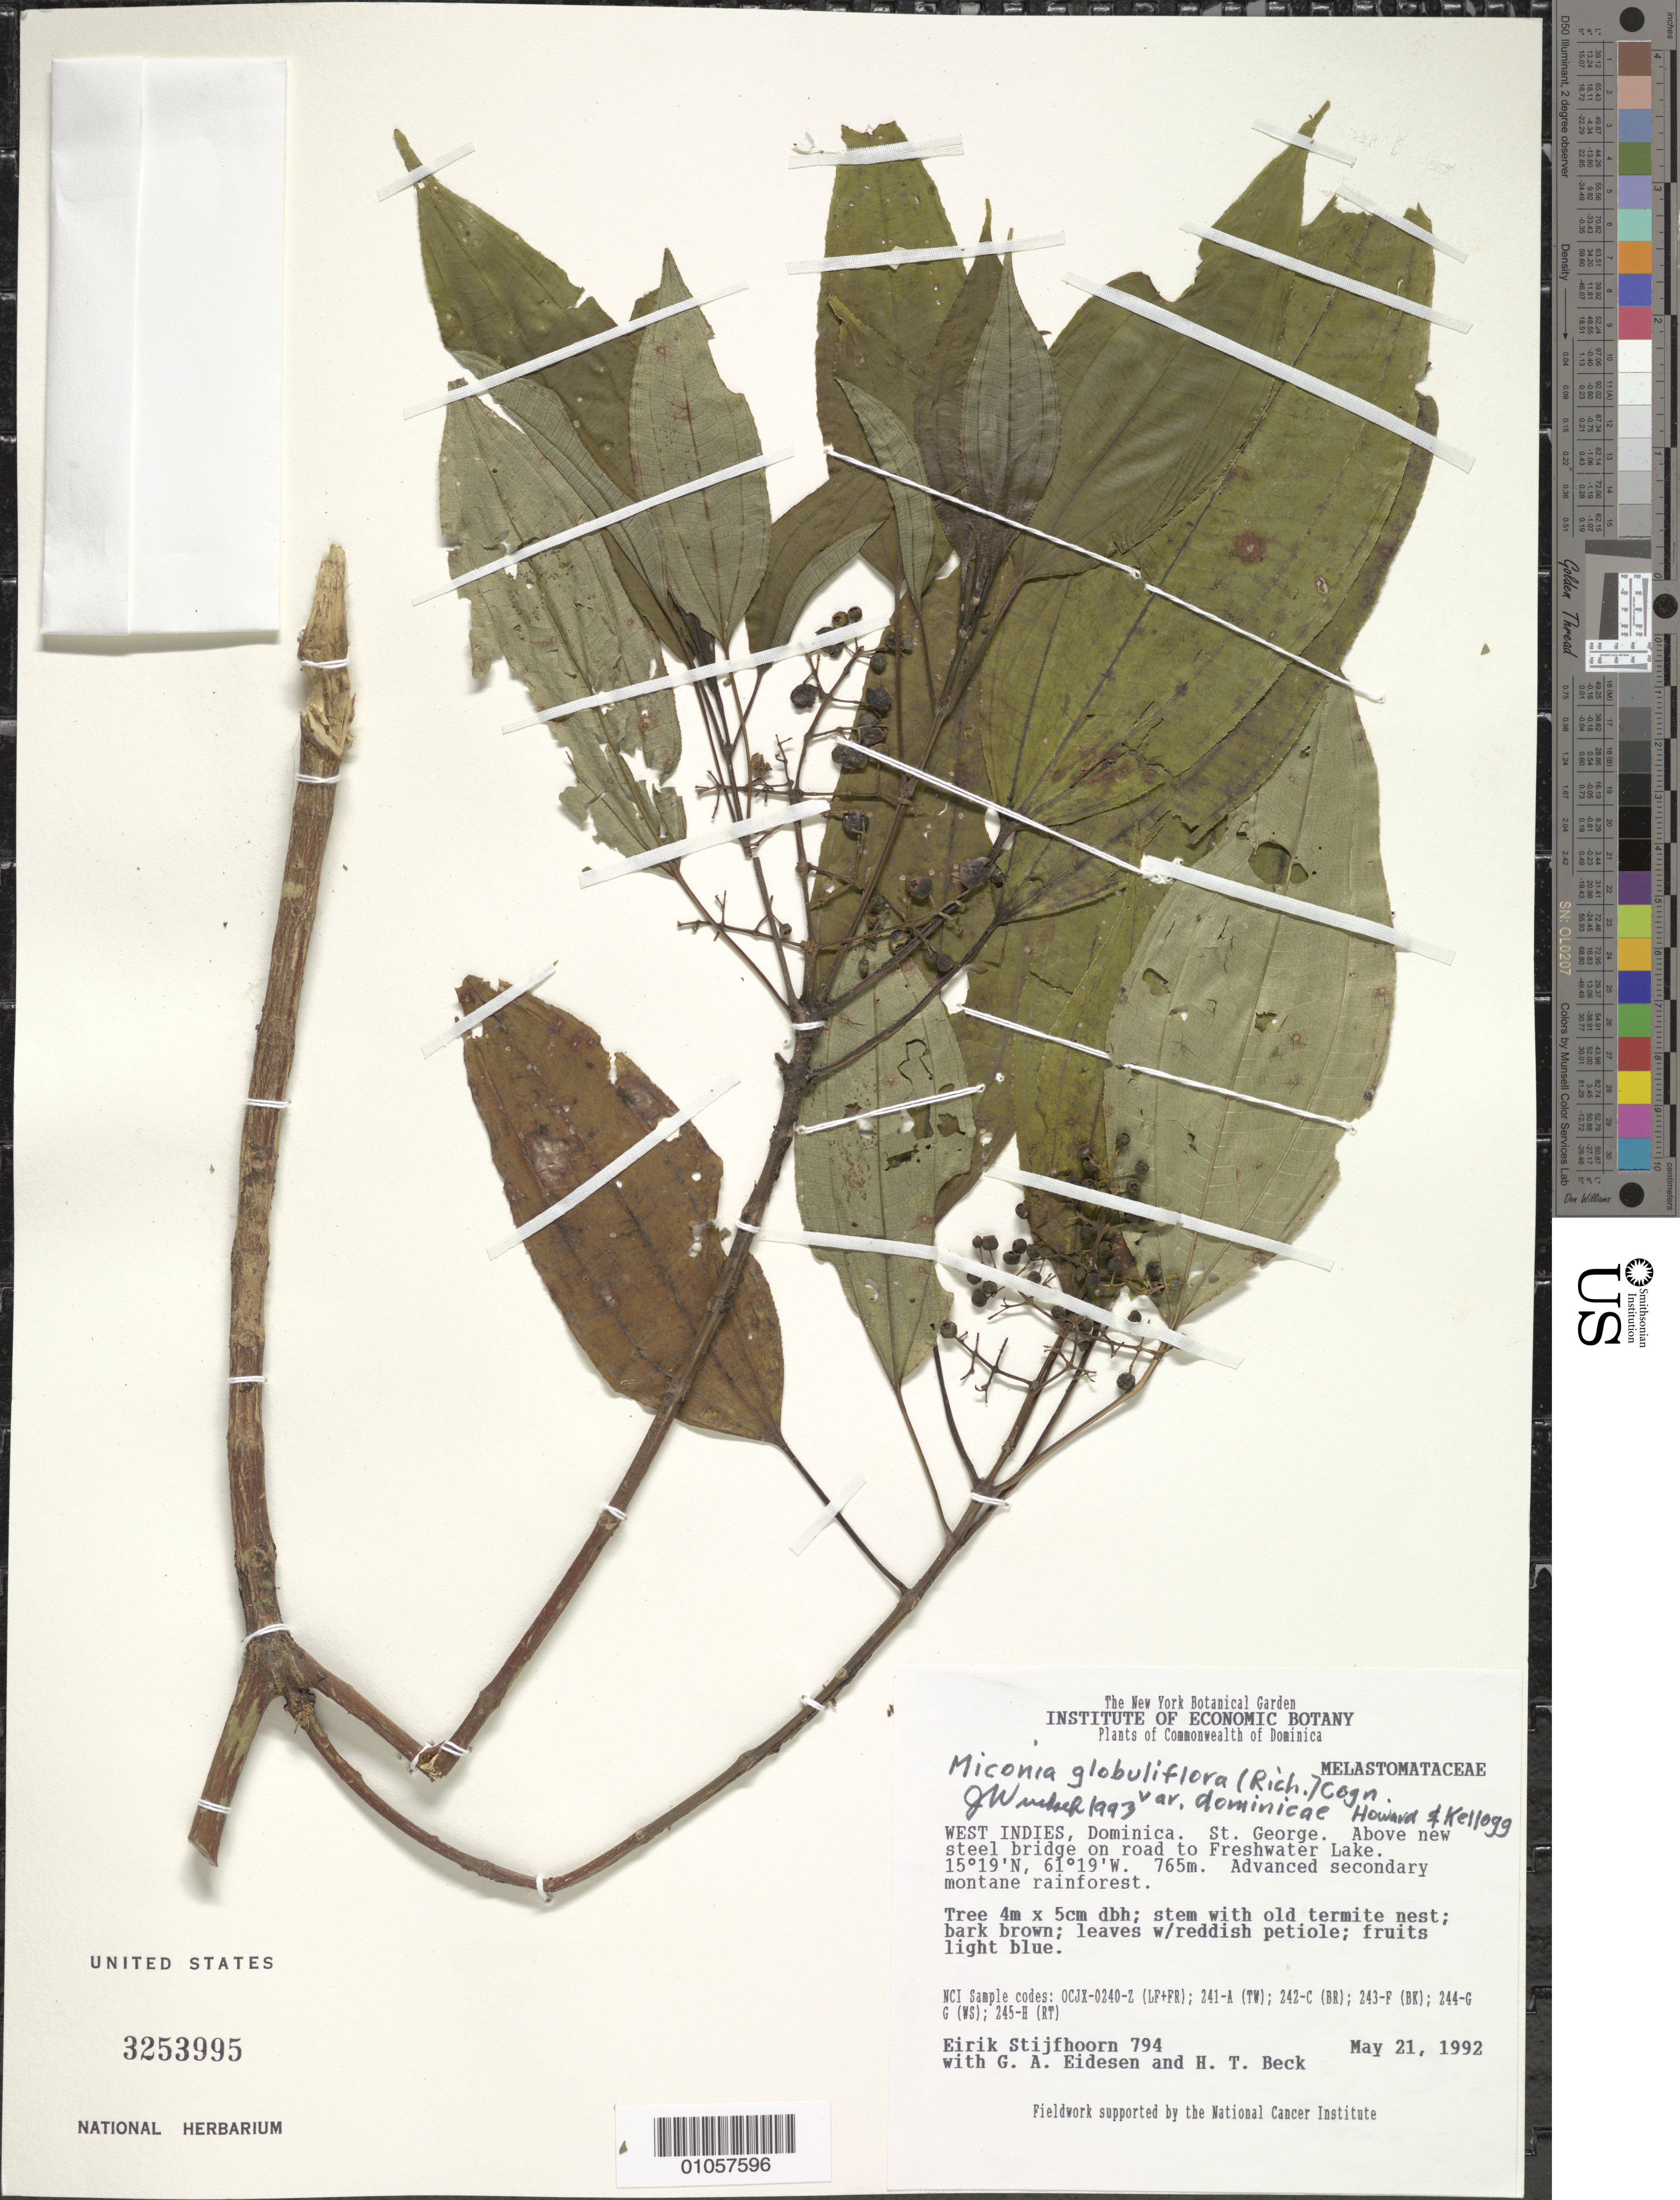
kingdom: Plantae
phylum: Tracheophyta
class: Magnoliopsida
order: Myrtales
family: Melastomataceae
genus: Miconia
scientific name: Miconia globuliflora var. dominicae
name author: R.A. Howard & E.A. Kellogg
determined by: Wurdack, John J., (US), US (UNITED STATES)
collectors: E. Stijfhoorn, G. Eidesen & H. T. Beck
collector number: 794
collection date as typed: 21 May 1992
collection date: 1992-05-21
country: Dominica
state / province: St. George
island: Dominica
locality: Freshwater Lake, above new steel bridge on road to lake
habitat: Advanced secondary montane rainforest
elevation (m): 765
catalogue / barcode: US 3253995